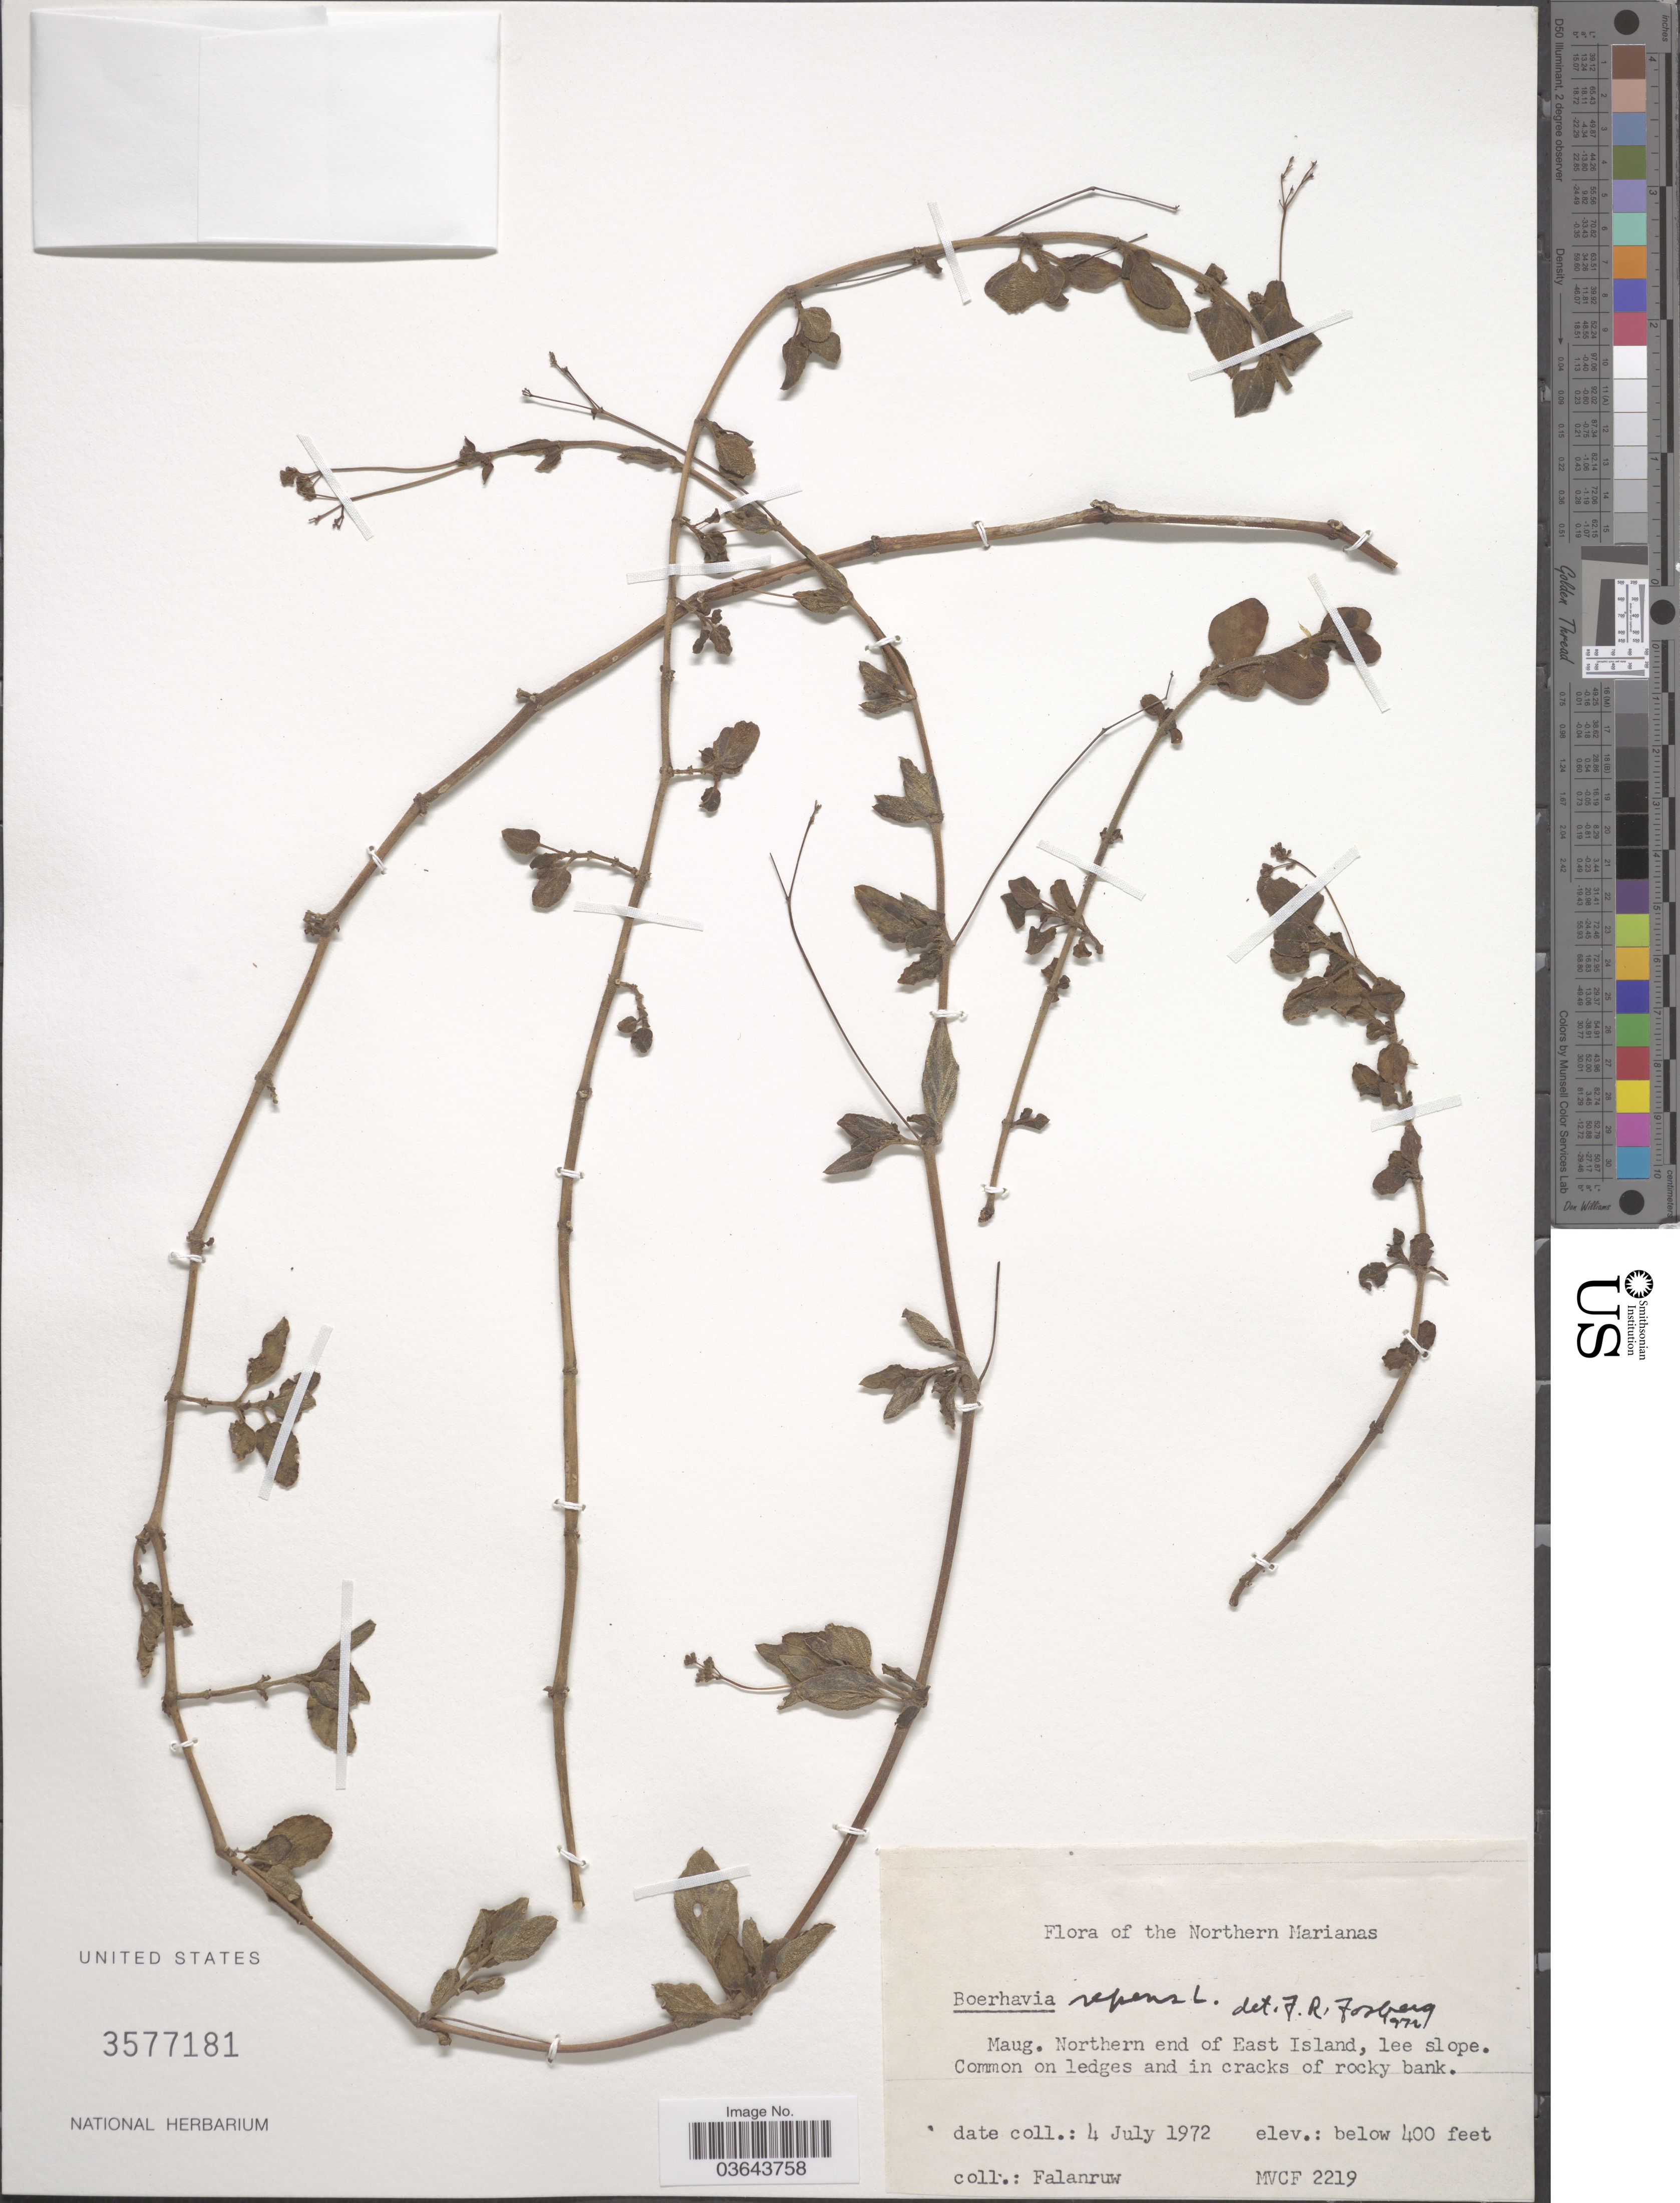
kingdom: Plantae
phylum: Tracheophyta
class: Magnoliopsida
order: Caryophyllales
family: Nyctaginaceae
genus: Boerhavia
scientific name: Boerhavia repens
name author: L.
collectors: Falanruw, --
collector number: MVCF2219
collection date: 1972-07-04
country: Northern Mariana Islands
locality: Maug. Northern end of East Island, lee slope.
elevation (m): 122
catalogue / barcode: US 3577181